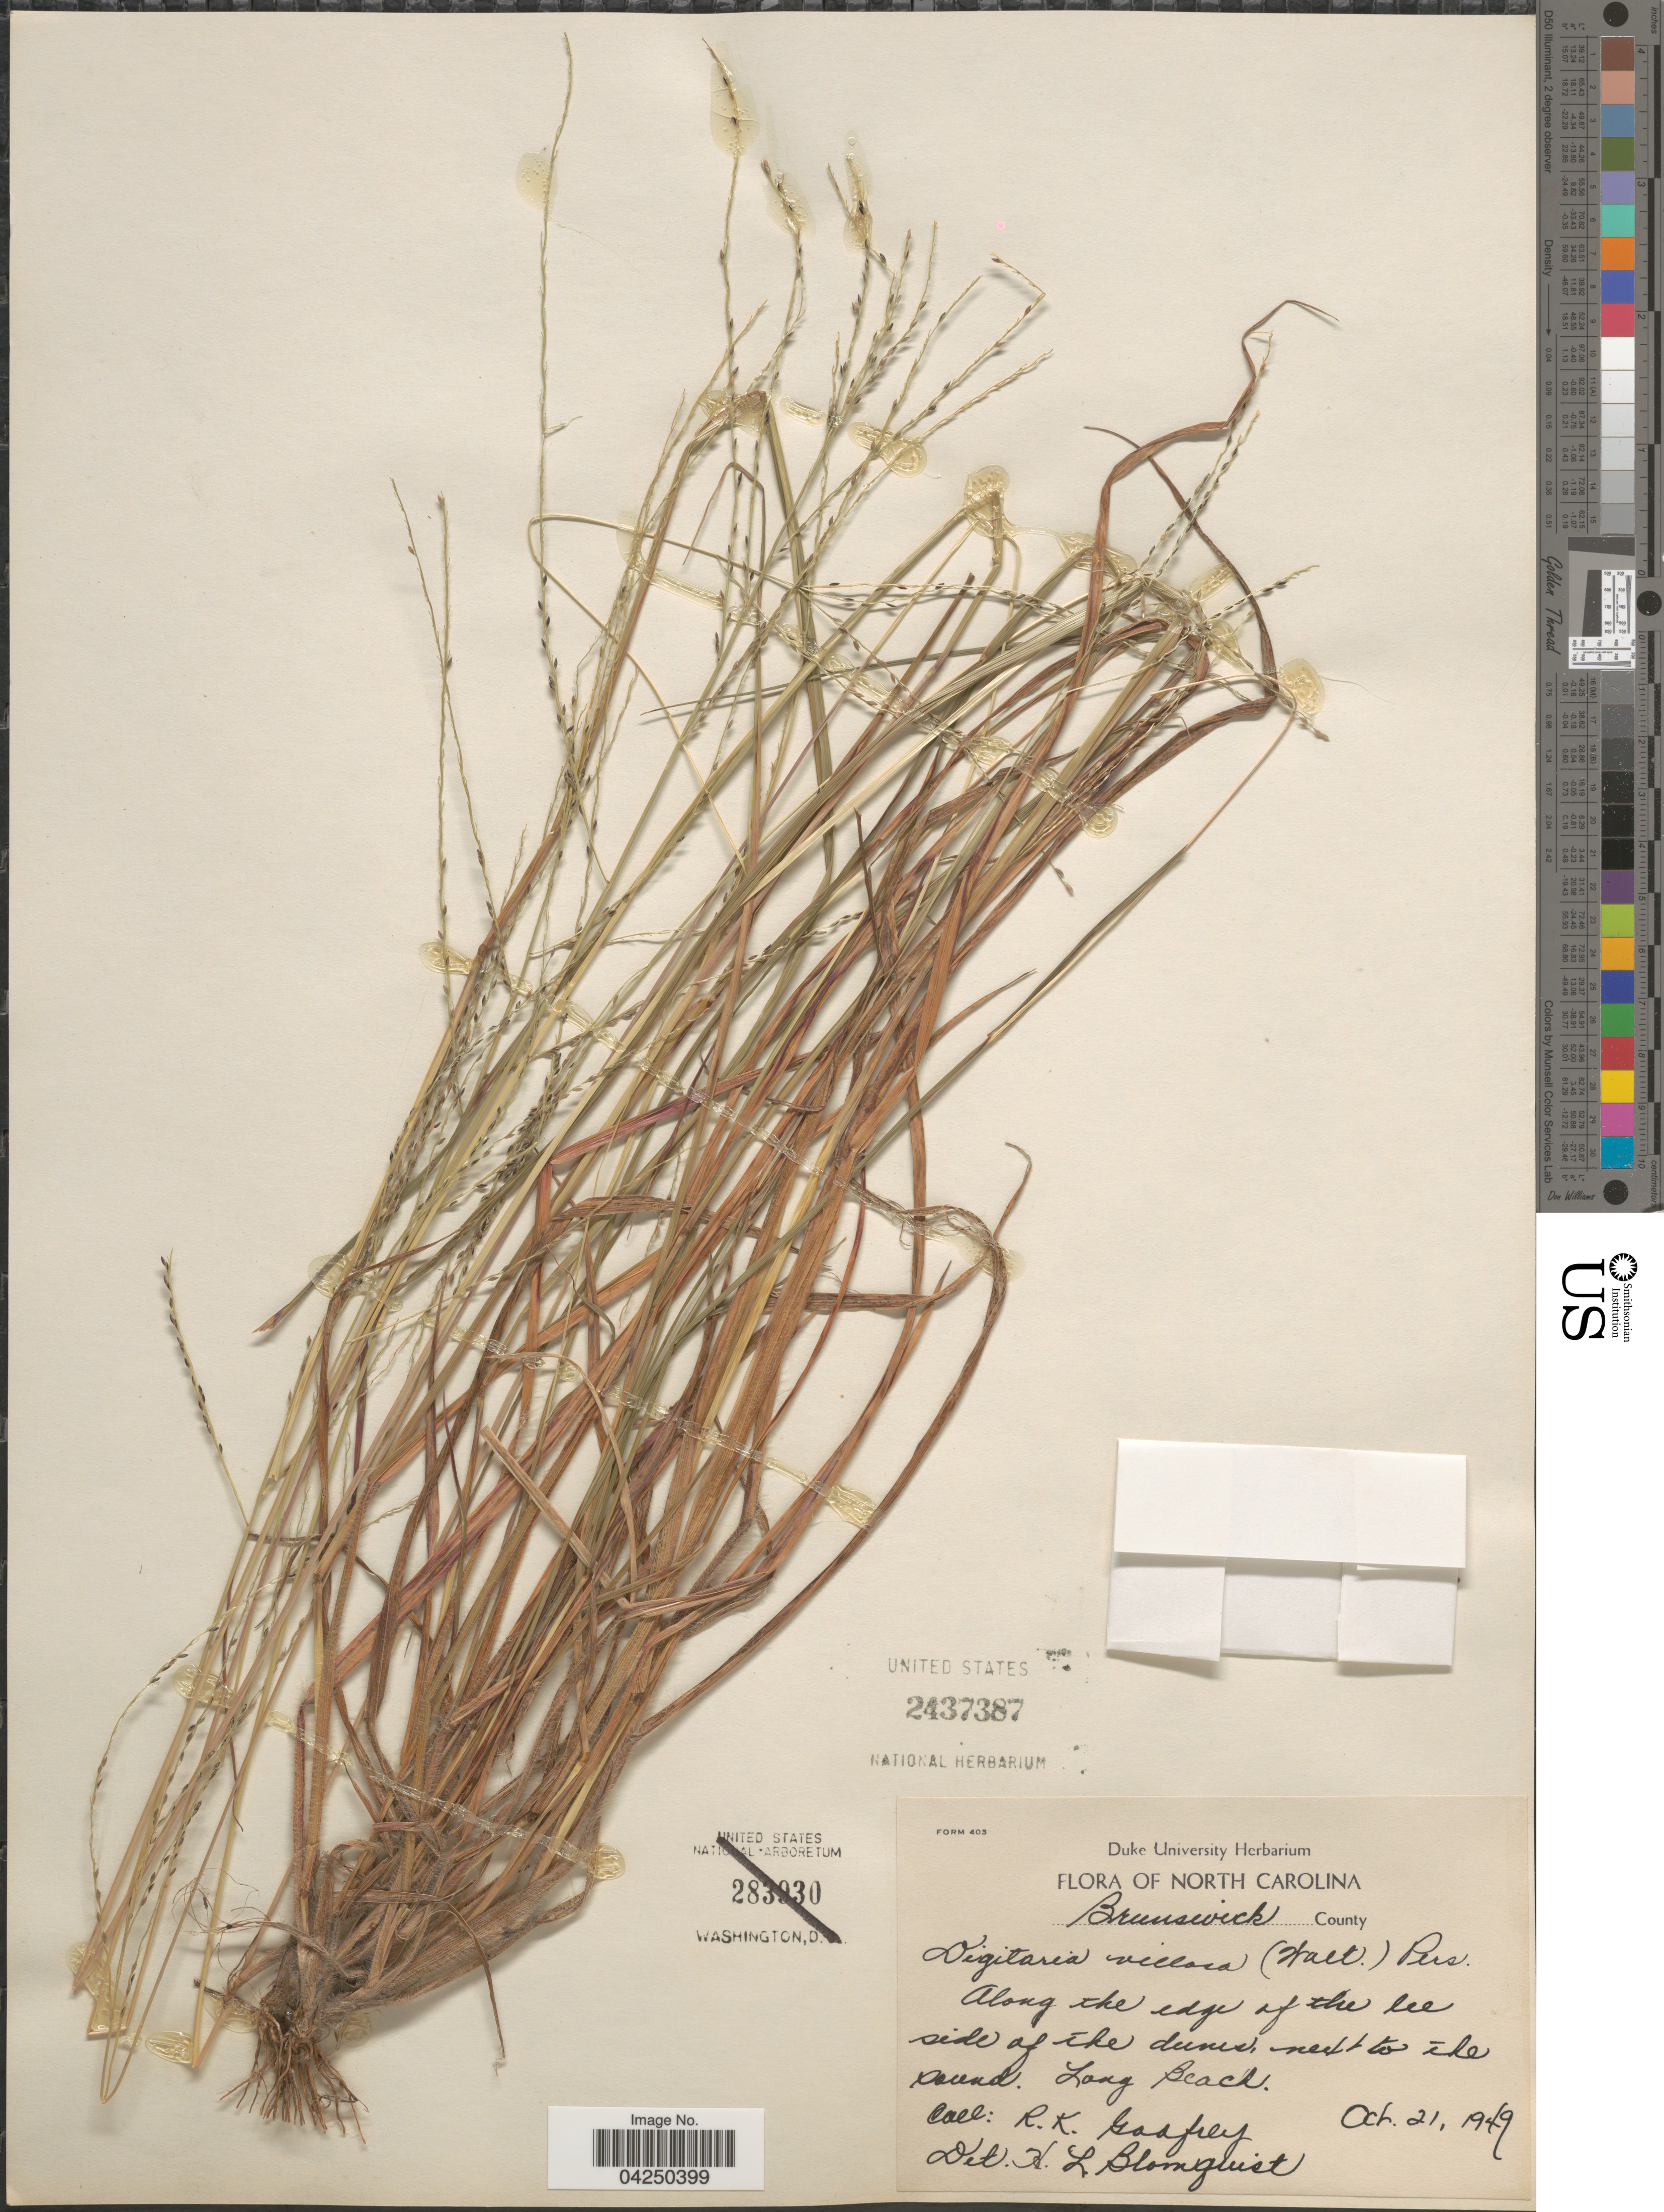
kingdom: Plantae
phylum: Tracheophyta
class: Liliopsida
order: Poales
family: Poaceae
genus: Digitaria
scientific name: Digitaria villosa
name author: (Walter) Pers.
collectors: R. K. Godfrey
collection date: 1949-10-21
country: United States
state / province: North Carolina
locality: Brunswick County. Along the edge of the sea side of the dunes, next to the pound. Long Beach.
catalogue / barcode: US 2437387